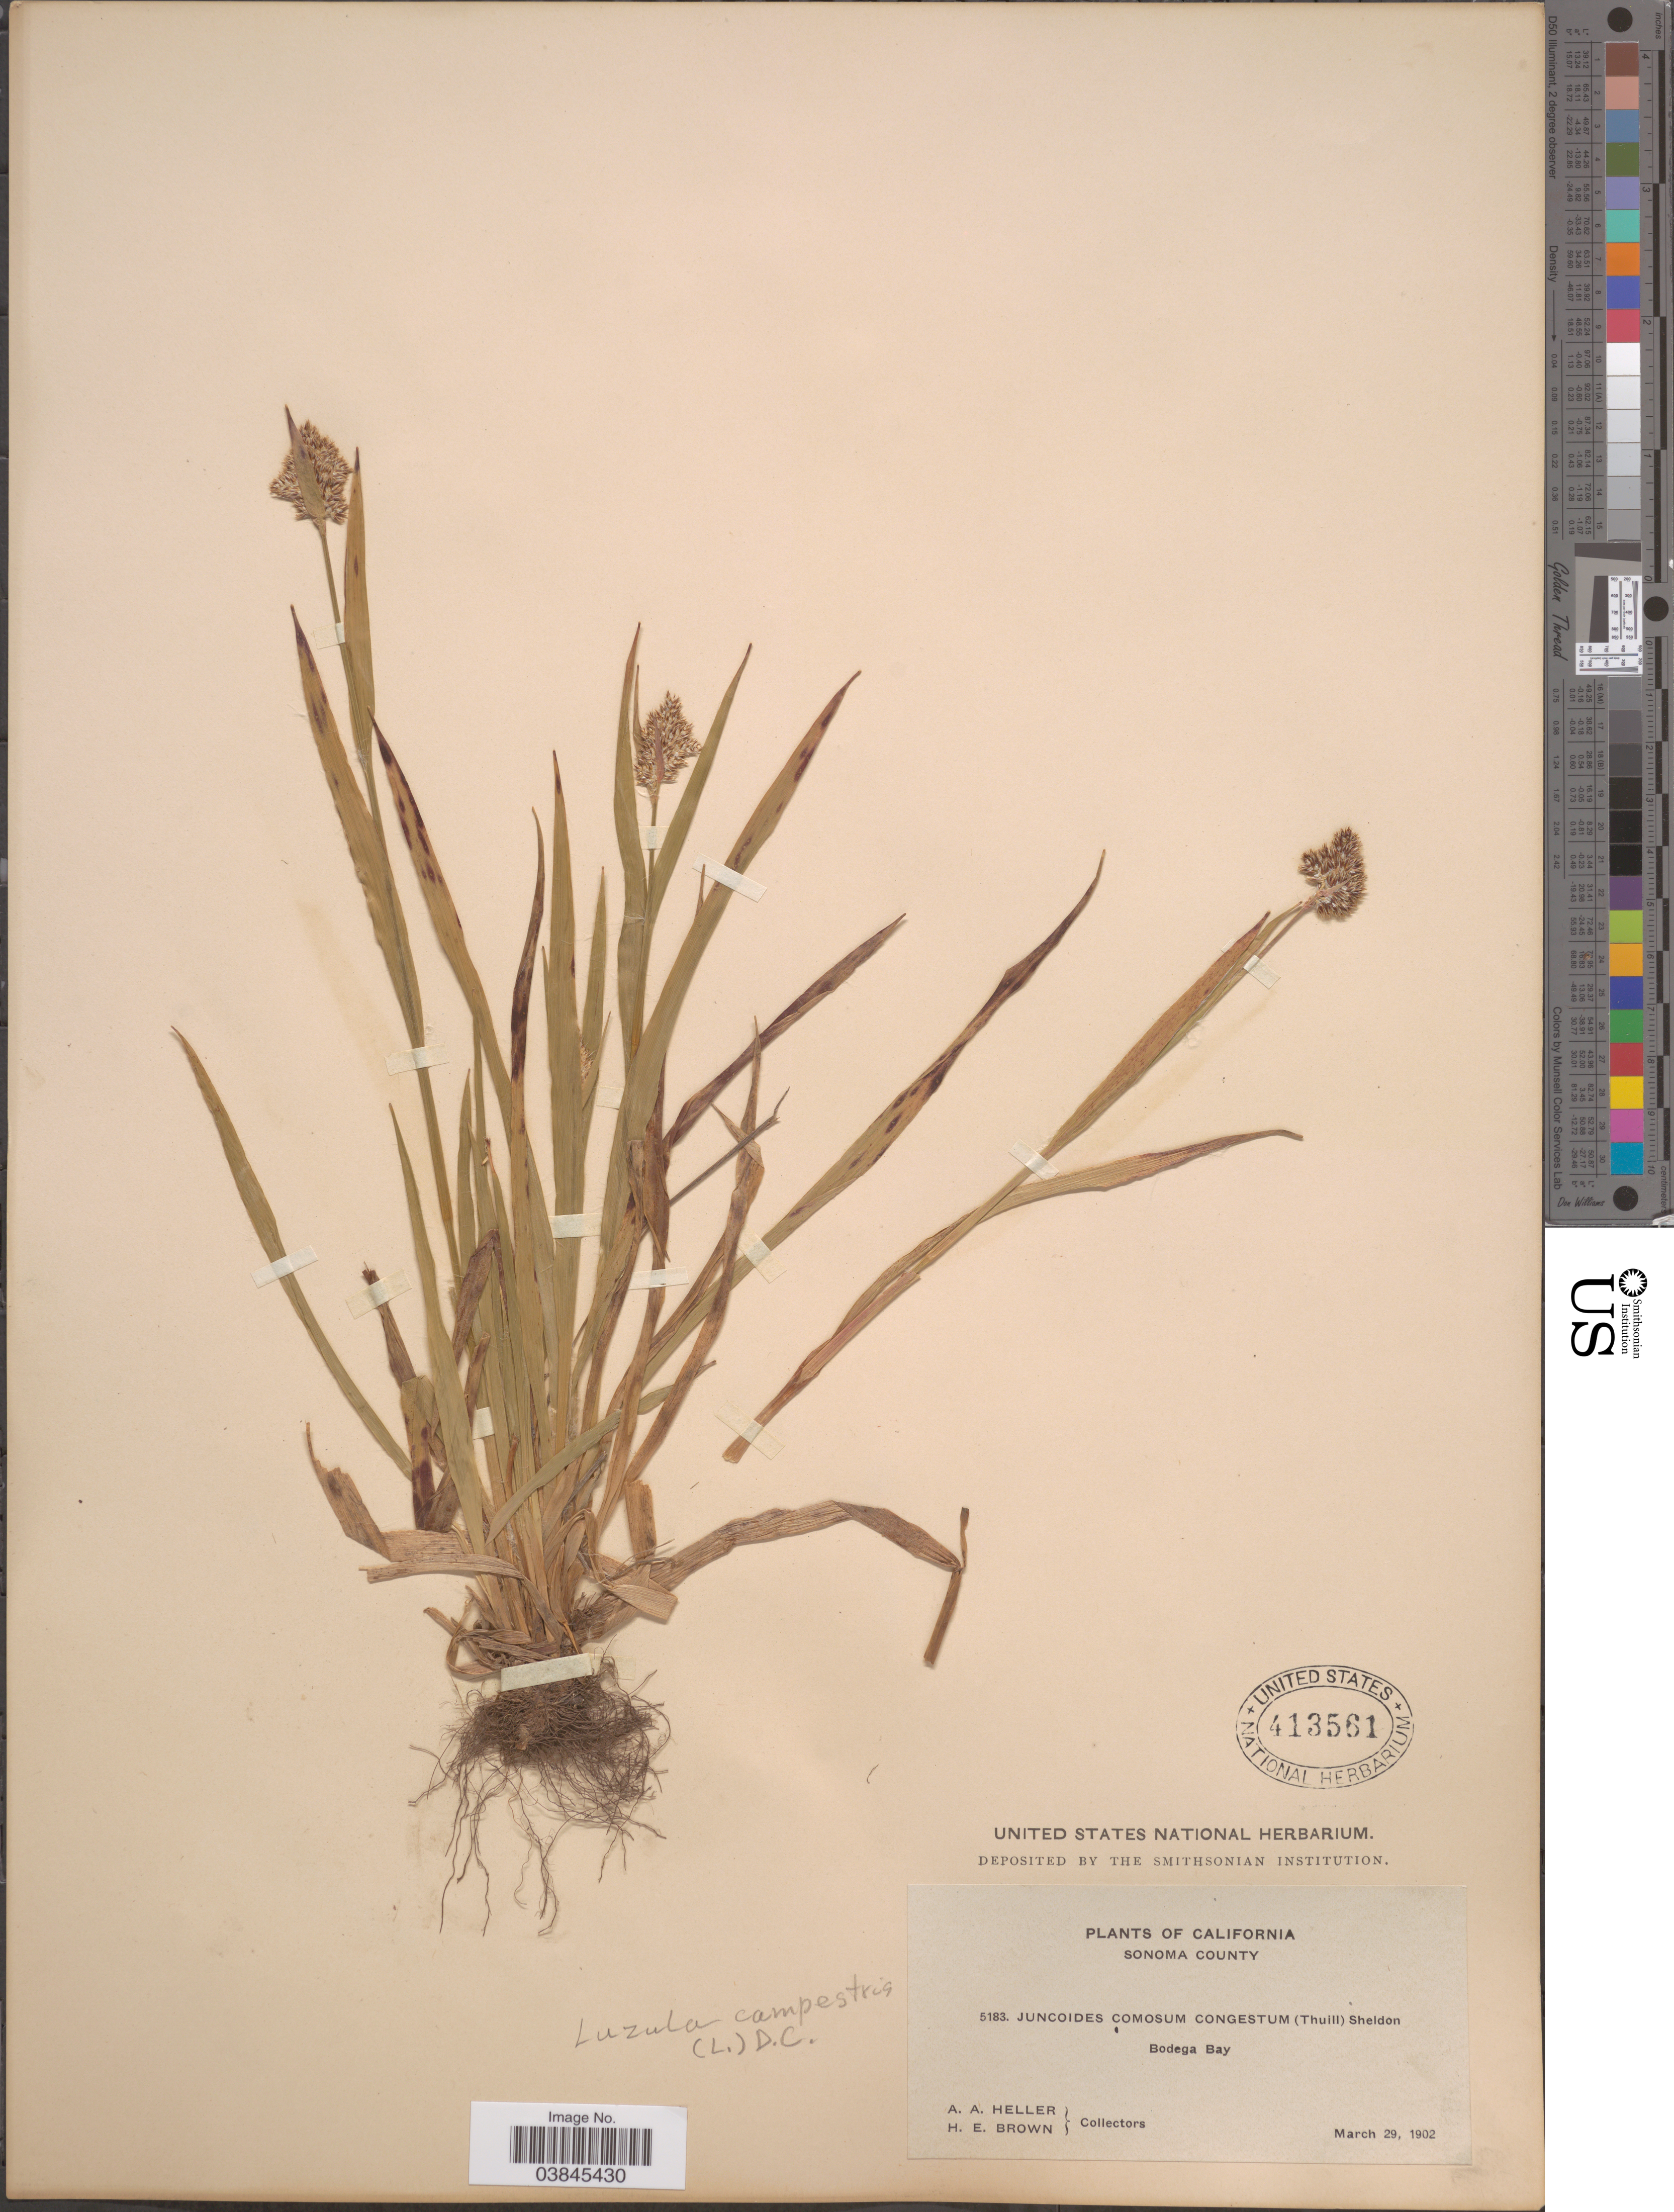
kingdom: Plantae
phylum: Tracheophyta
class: Liliopsida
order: Poales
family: Juncaceae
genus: Luzula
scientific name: Luzula campestris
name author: (L.) DC.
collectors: A. A. Heller & H. E. Brown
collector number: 5183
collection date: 1902-03-29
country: United States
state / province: California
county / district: Sonoma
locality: Sonoma County. Bodega Bay.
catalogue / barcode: US 413561